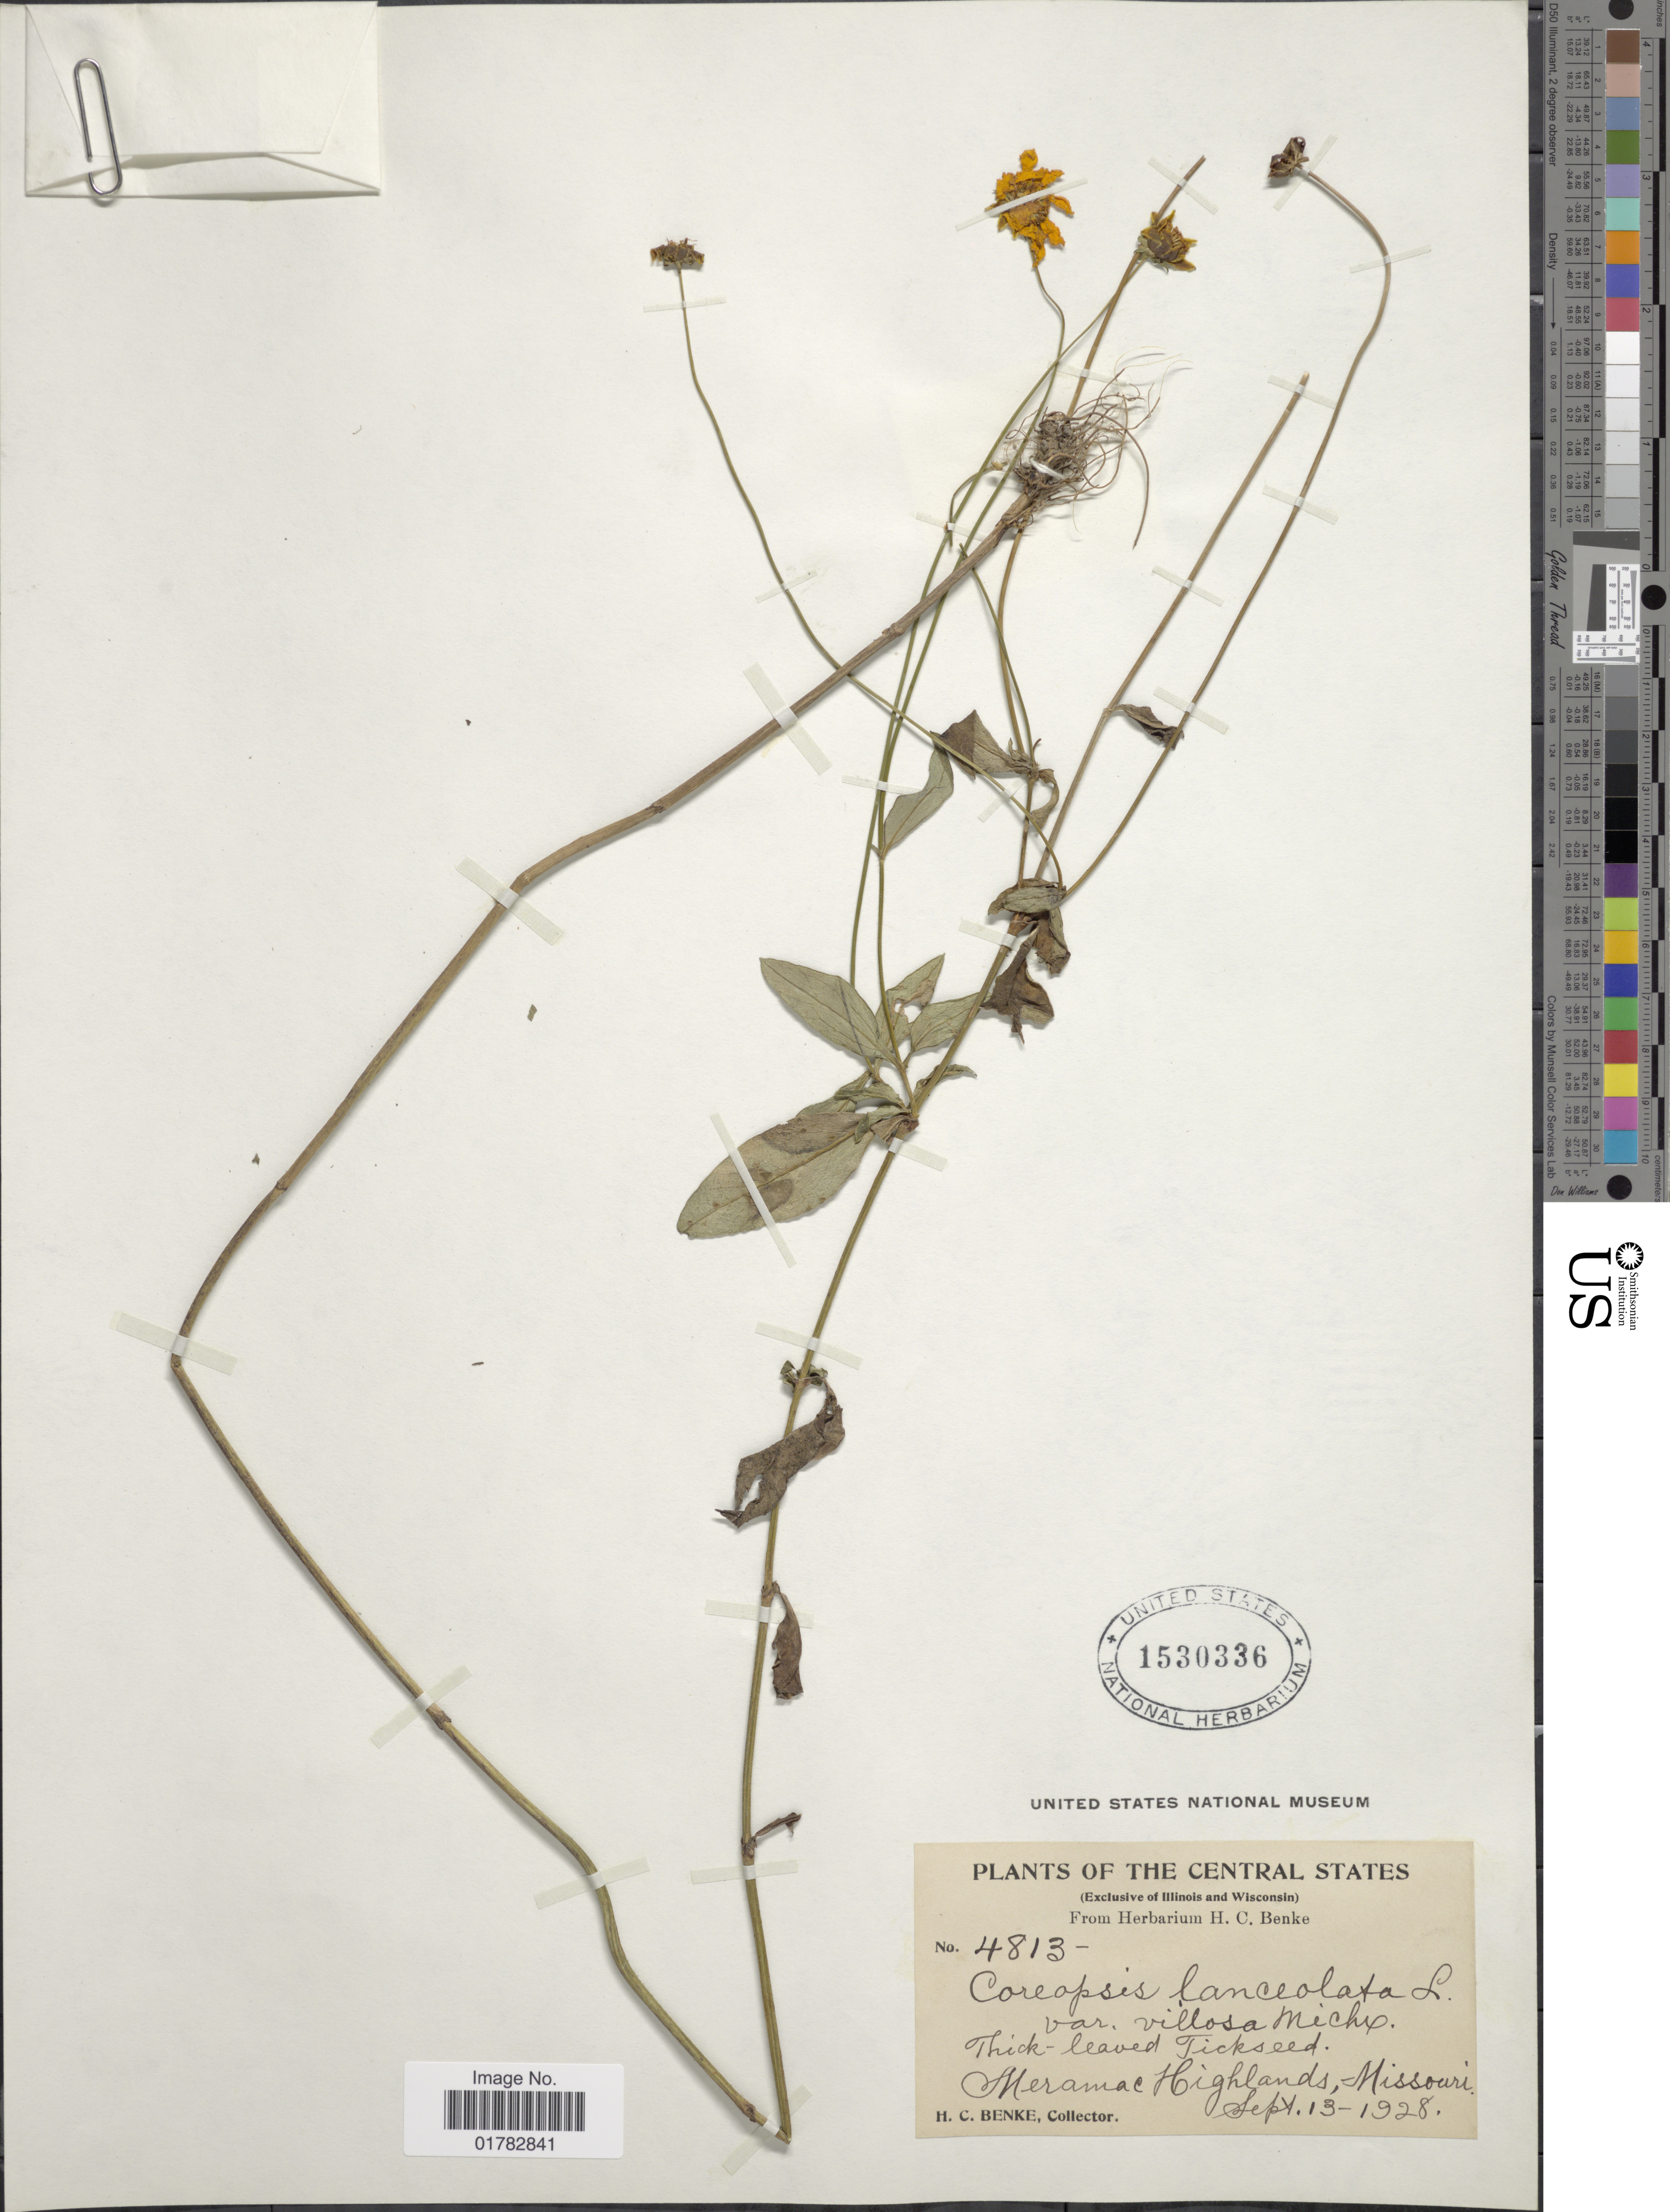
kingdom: Plantae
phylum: Tracheophyta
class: Magnoliopsida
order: Asterales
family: Asteraceae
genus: Coreopsis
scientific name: Coreopsis lanceolata var. villosa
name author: Michx.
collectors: H. Benke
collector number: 4813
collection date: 1928-09-13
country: United States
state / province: Missouri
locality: Central States, Meramac Highlands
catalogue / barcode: US 1530336